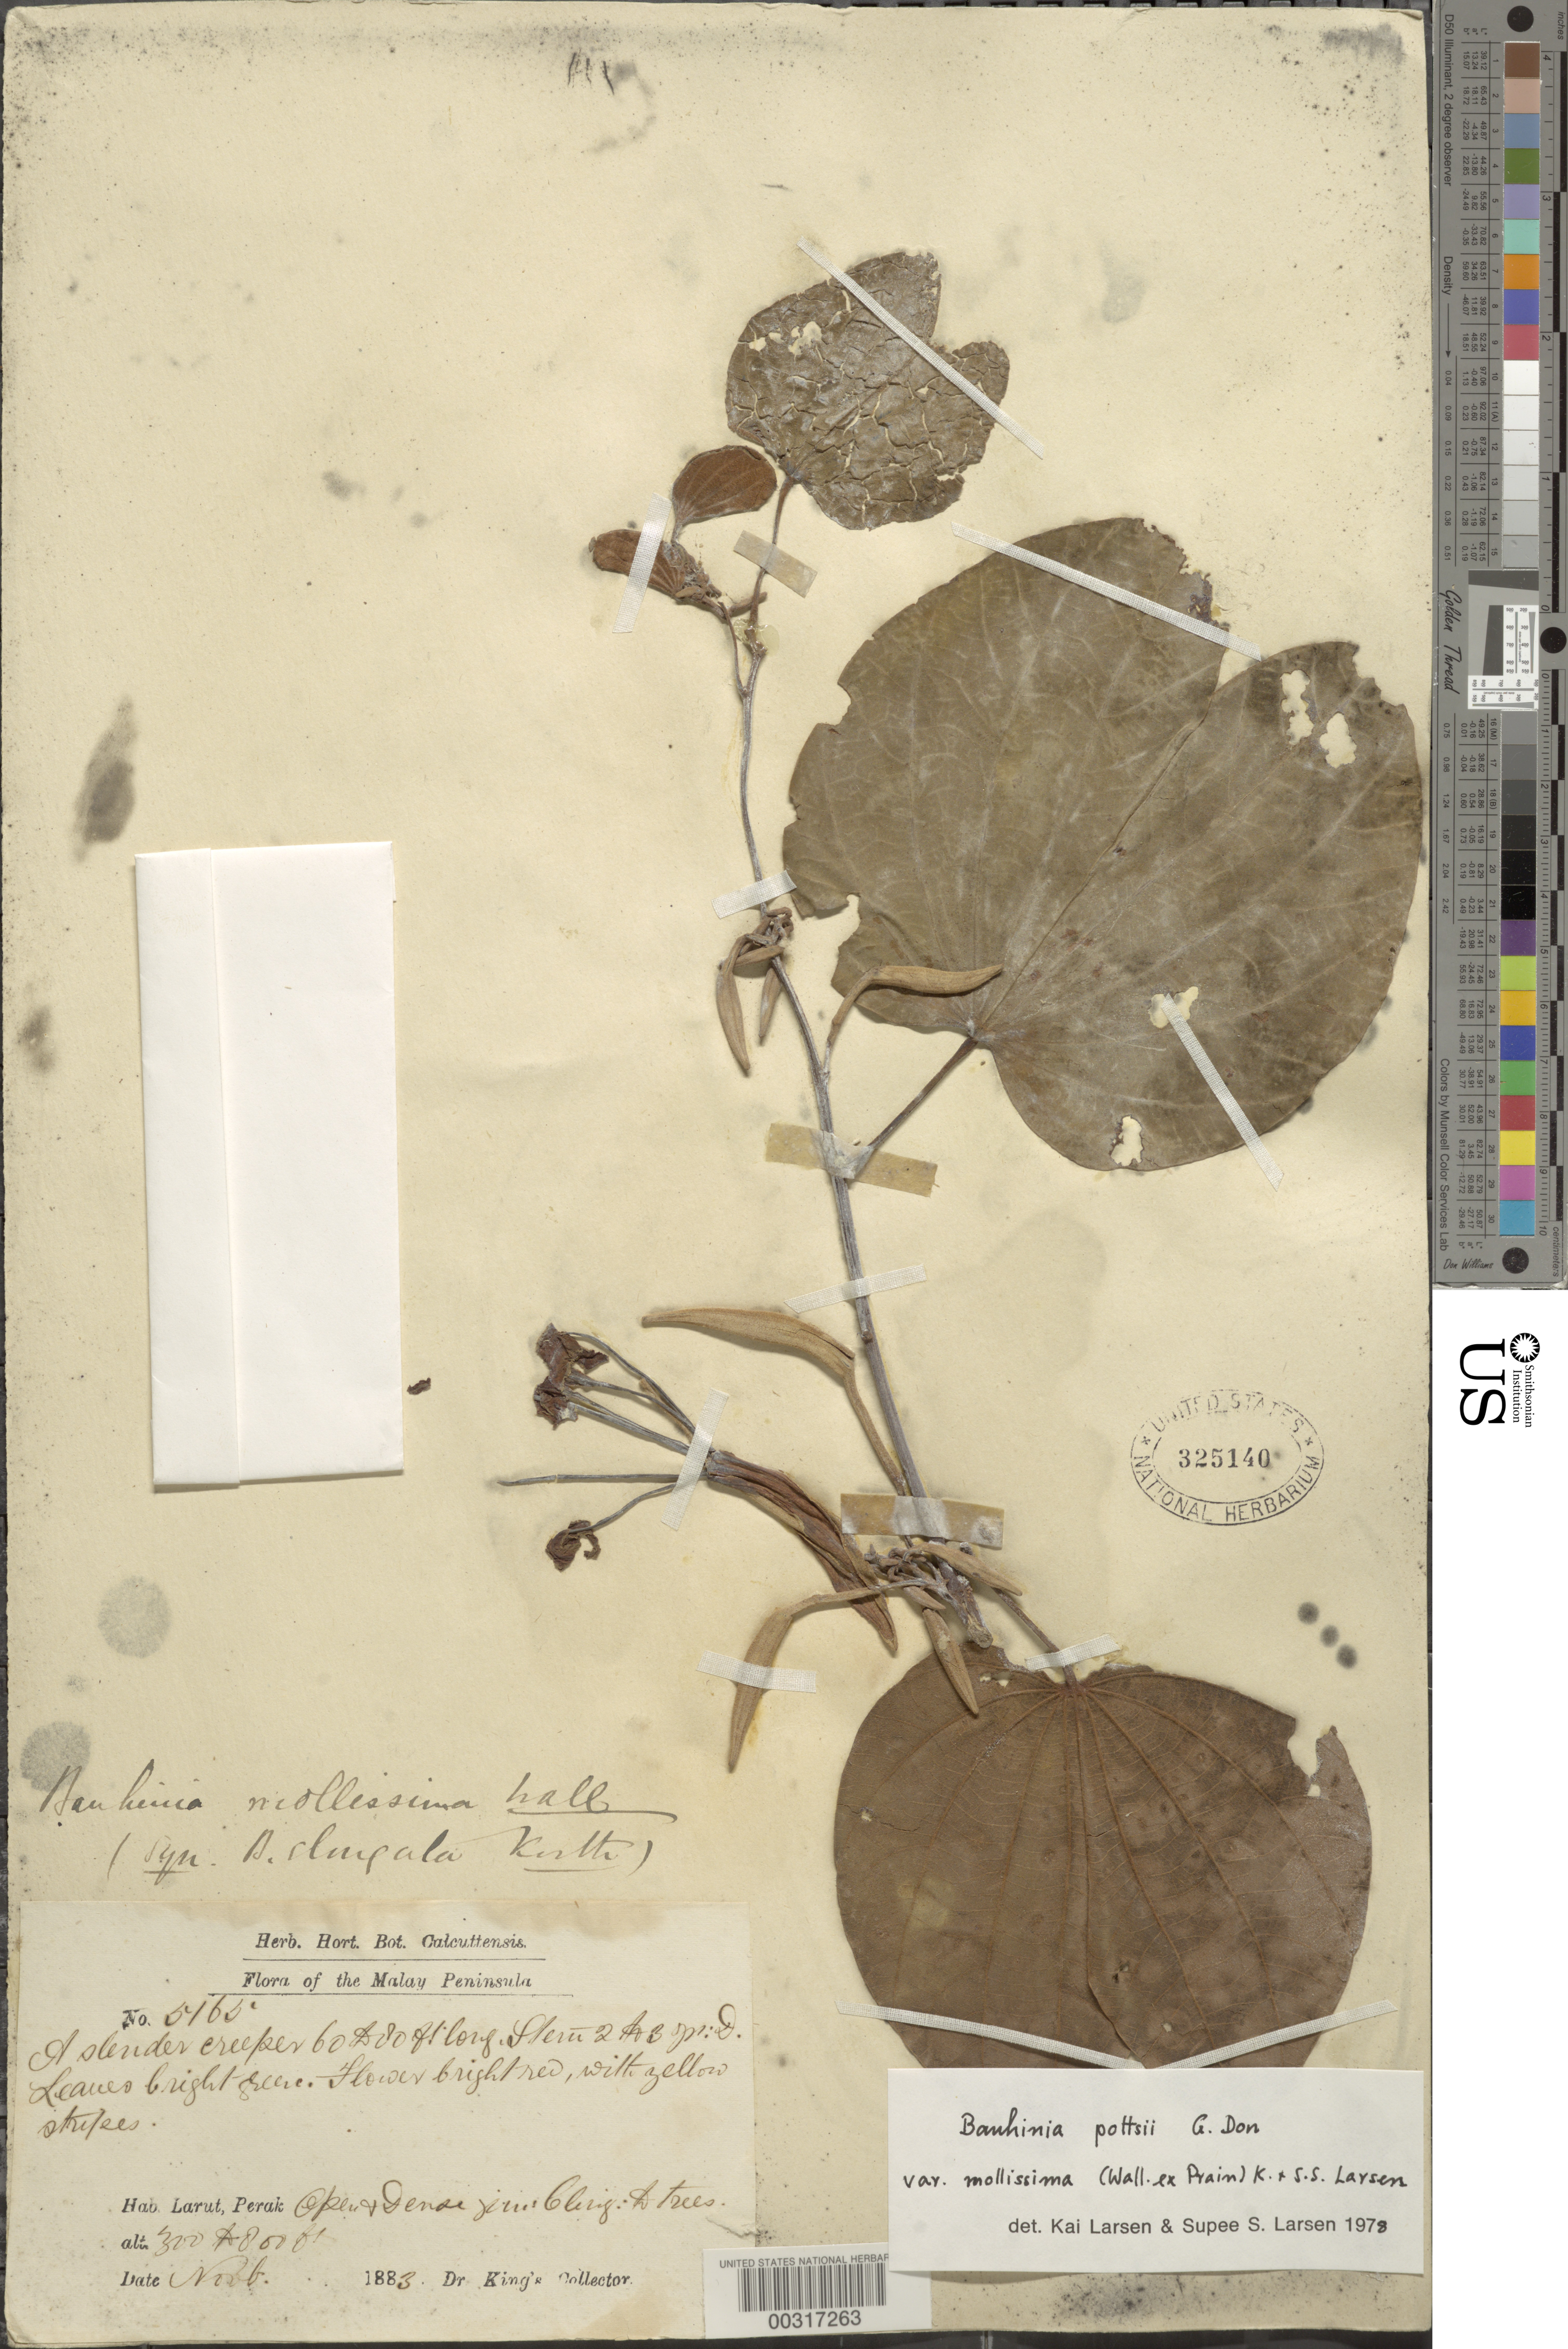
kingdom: Plantae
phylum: Tracheophyta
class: Magnoliopsida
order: Fabales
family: Fabaceae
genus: Bauhinia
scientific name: Bauhinia pottsii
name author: G. Don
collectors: Dr. King's collector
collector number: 5165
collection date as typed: Nov 1883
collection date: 1883-11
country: Malaysia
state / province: Perak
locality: Larut [Malay Peninsula]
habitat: Open and dense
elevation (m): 91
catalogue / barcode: US 325140